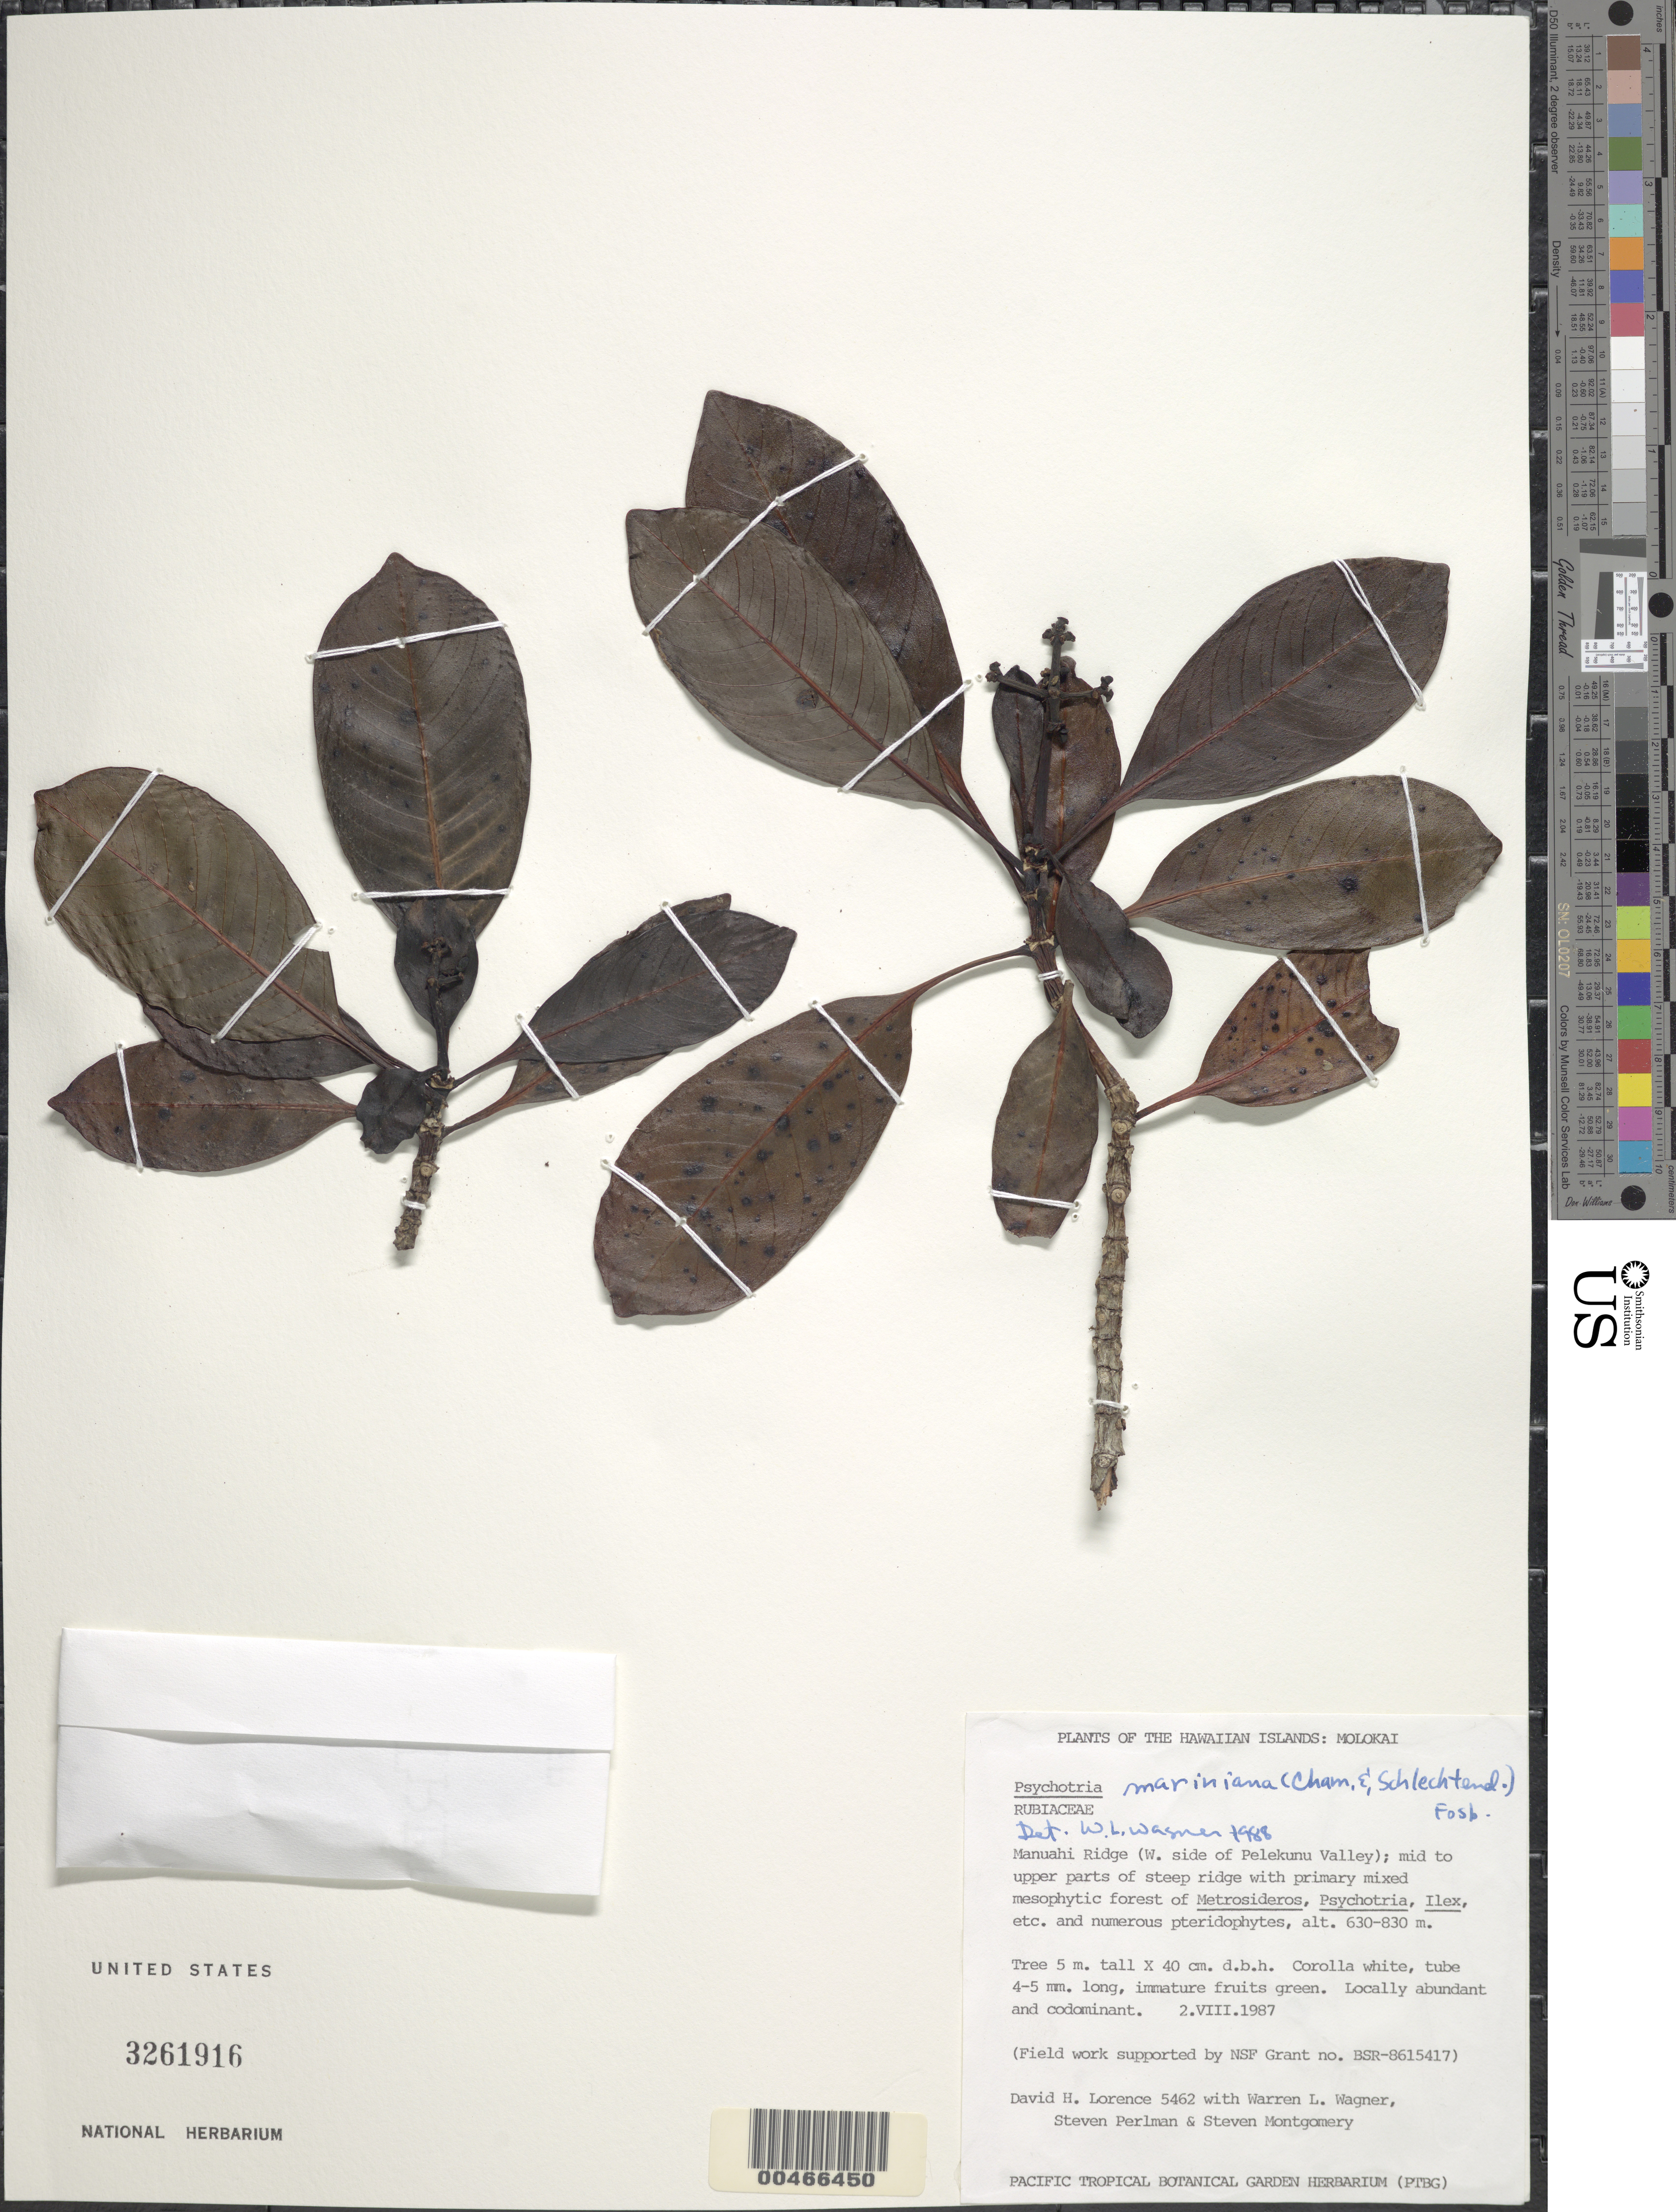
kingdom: Plantae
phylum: Tracheophyta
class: Magnoliopsida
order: Gentianales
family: Rubiaceae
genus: Psychotria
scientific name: Psychotria mariniana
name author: (Cham. & Schltdl.) Fosberg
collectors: D. Lorence, W. L. Wagner, S. P. Perlman & S. Montgomery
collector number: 5462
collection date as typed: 2 Aug 1987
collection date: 1987-08-02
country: United States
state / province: Hawaii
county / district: Maui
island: Moloka'i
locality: Manuahi Ridge (W side of Pelekunu Valley), mid to upper parts of steep ridge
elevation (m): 630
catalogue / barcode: US 3261916